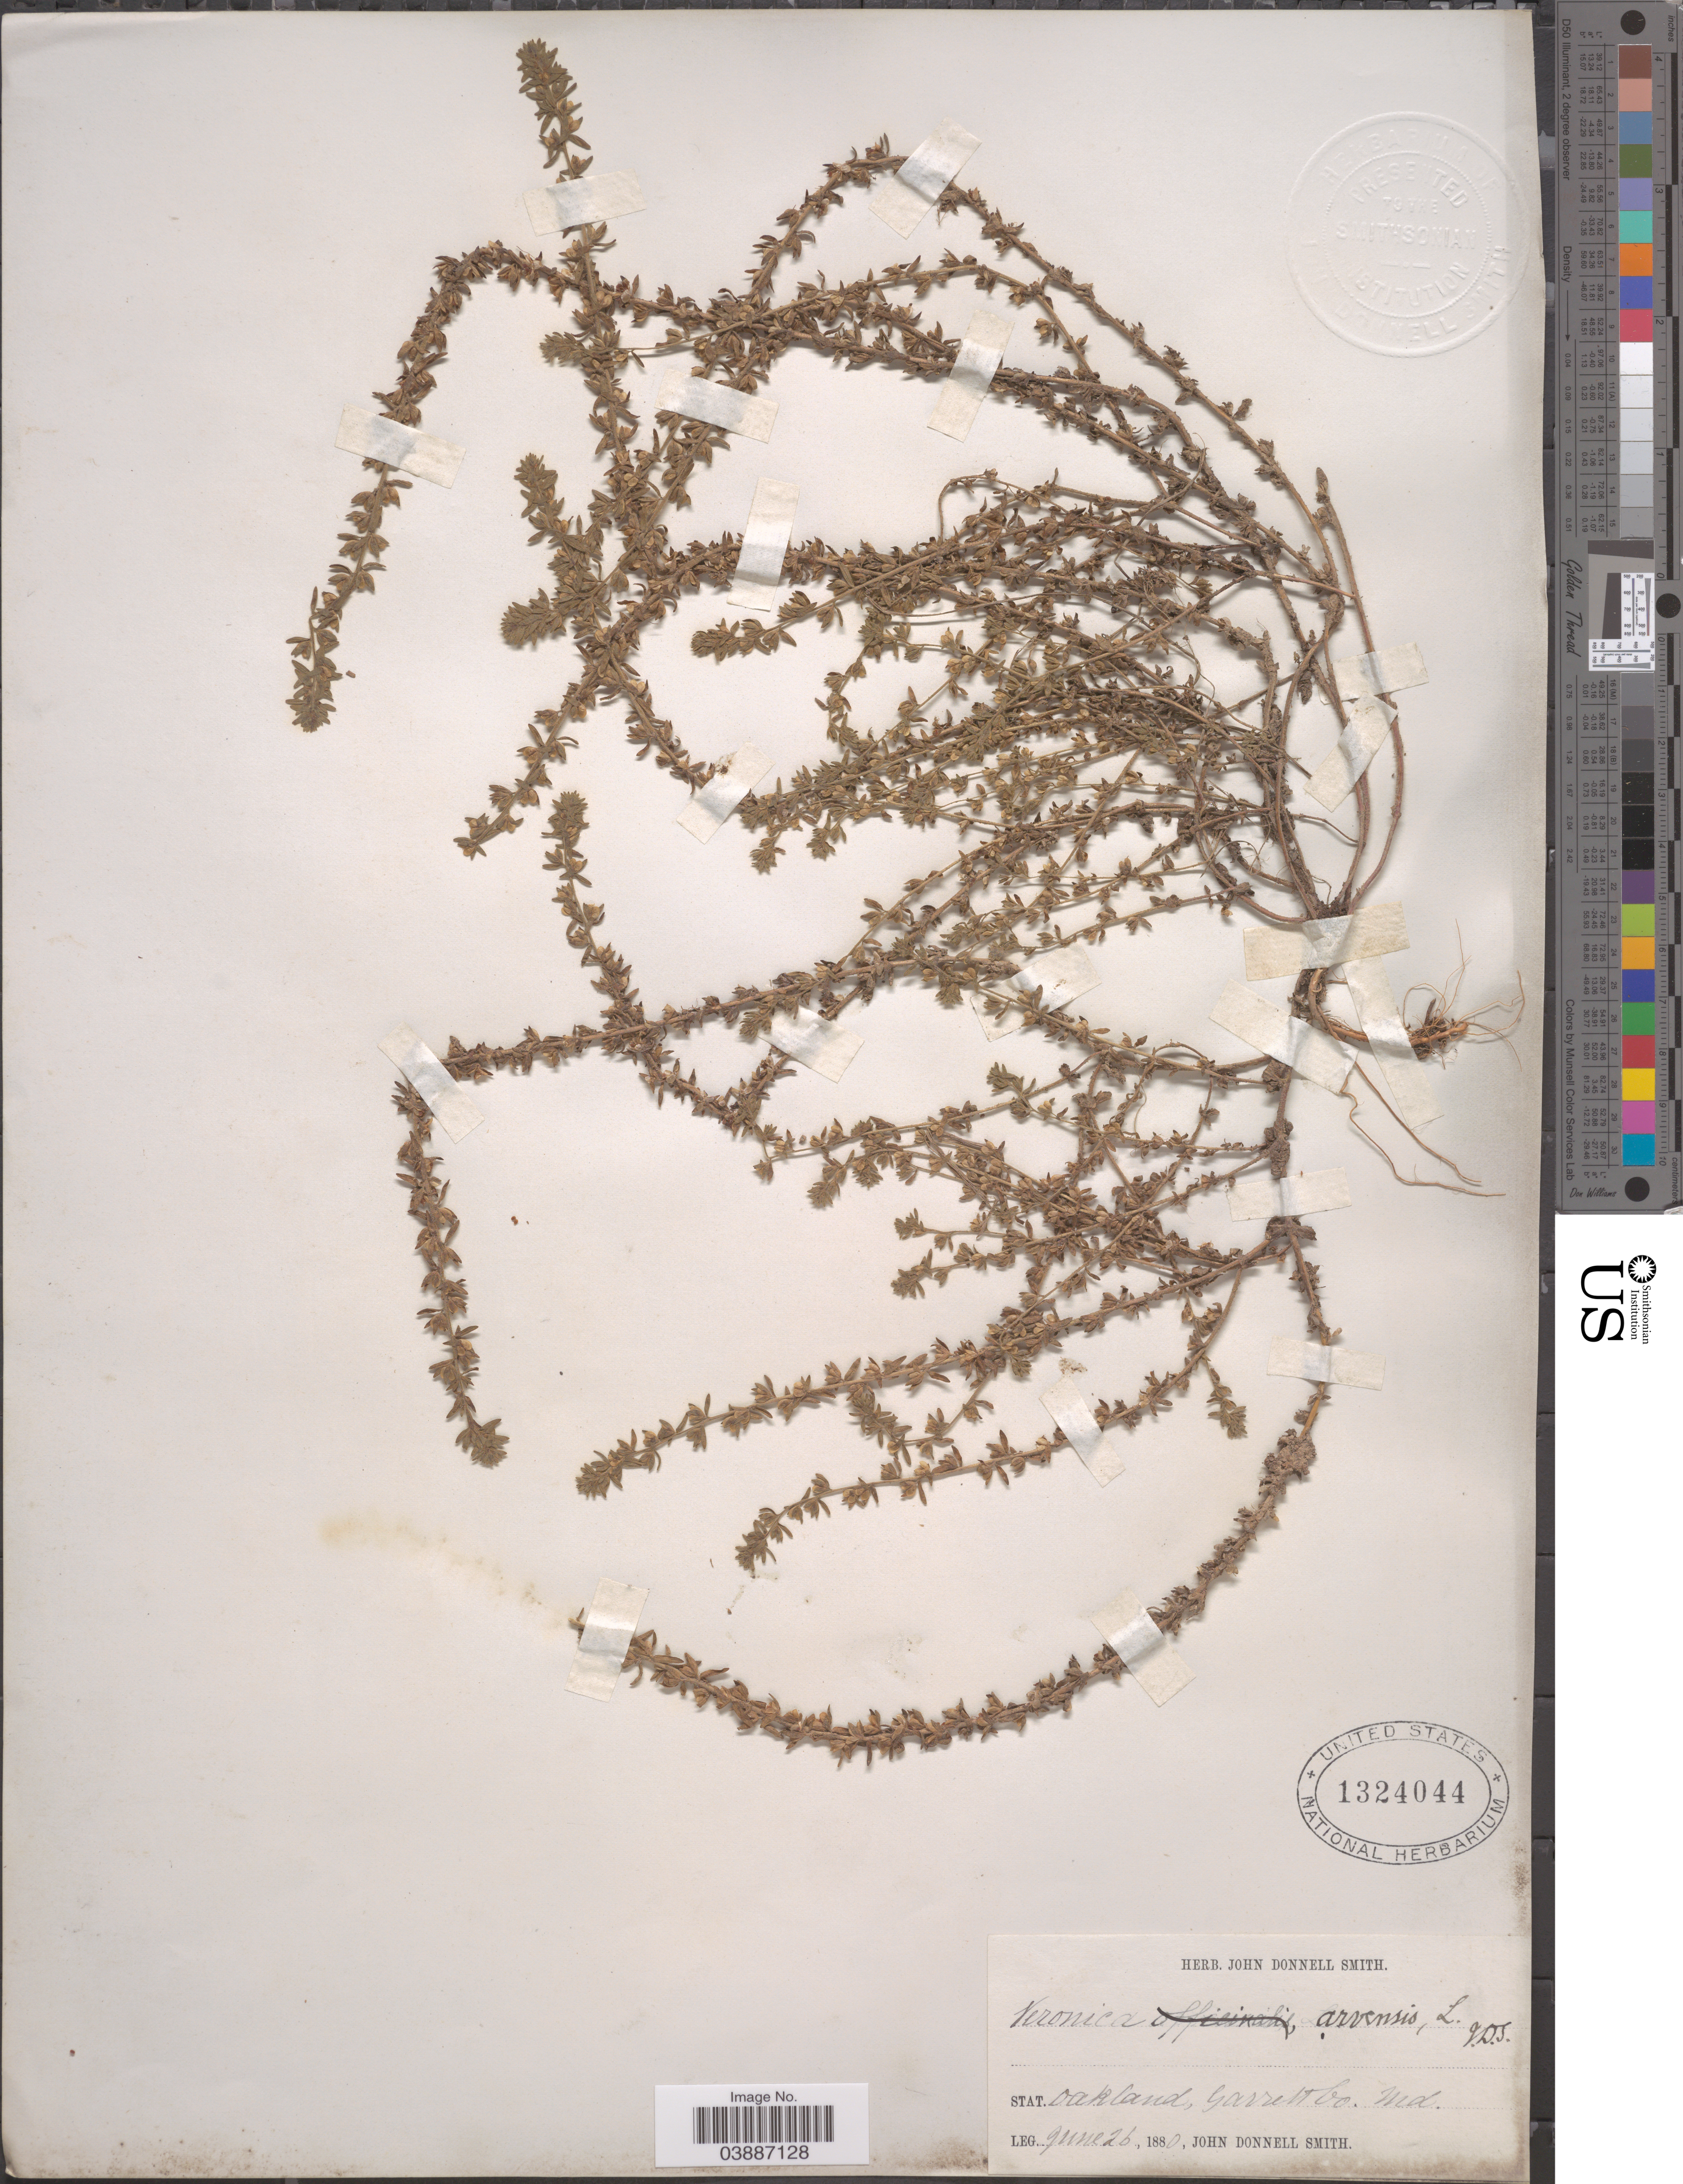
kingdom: Plantae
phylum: Tracheophyta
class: Magnoliopsida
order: Lamiales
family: Plantaginaceae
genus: Veronica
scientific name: Veronica arvensis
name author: L.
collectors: J. Donnell Smith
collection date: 1880-06-26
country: United States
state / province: Maryland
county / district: Garrett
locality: Stat. Oakland, Garrett Co.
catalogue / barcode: US 1324044